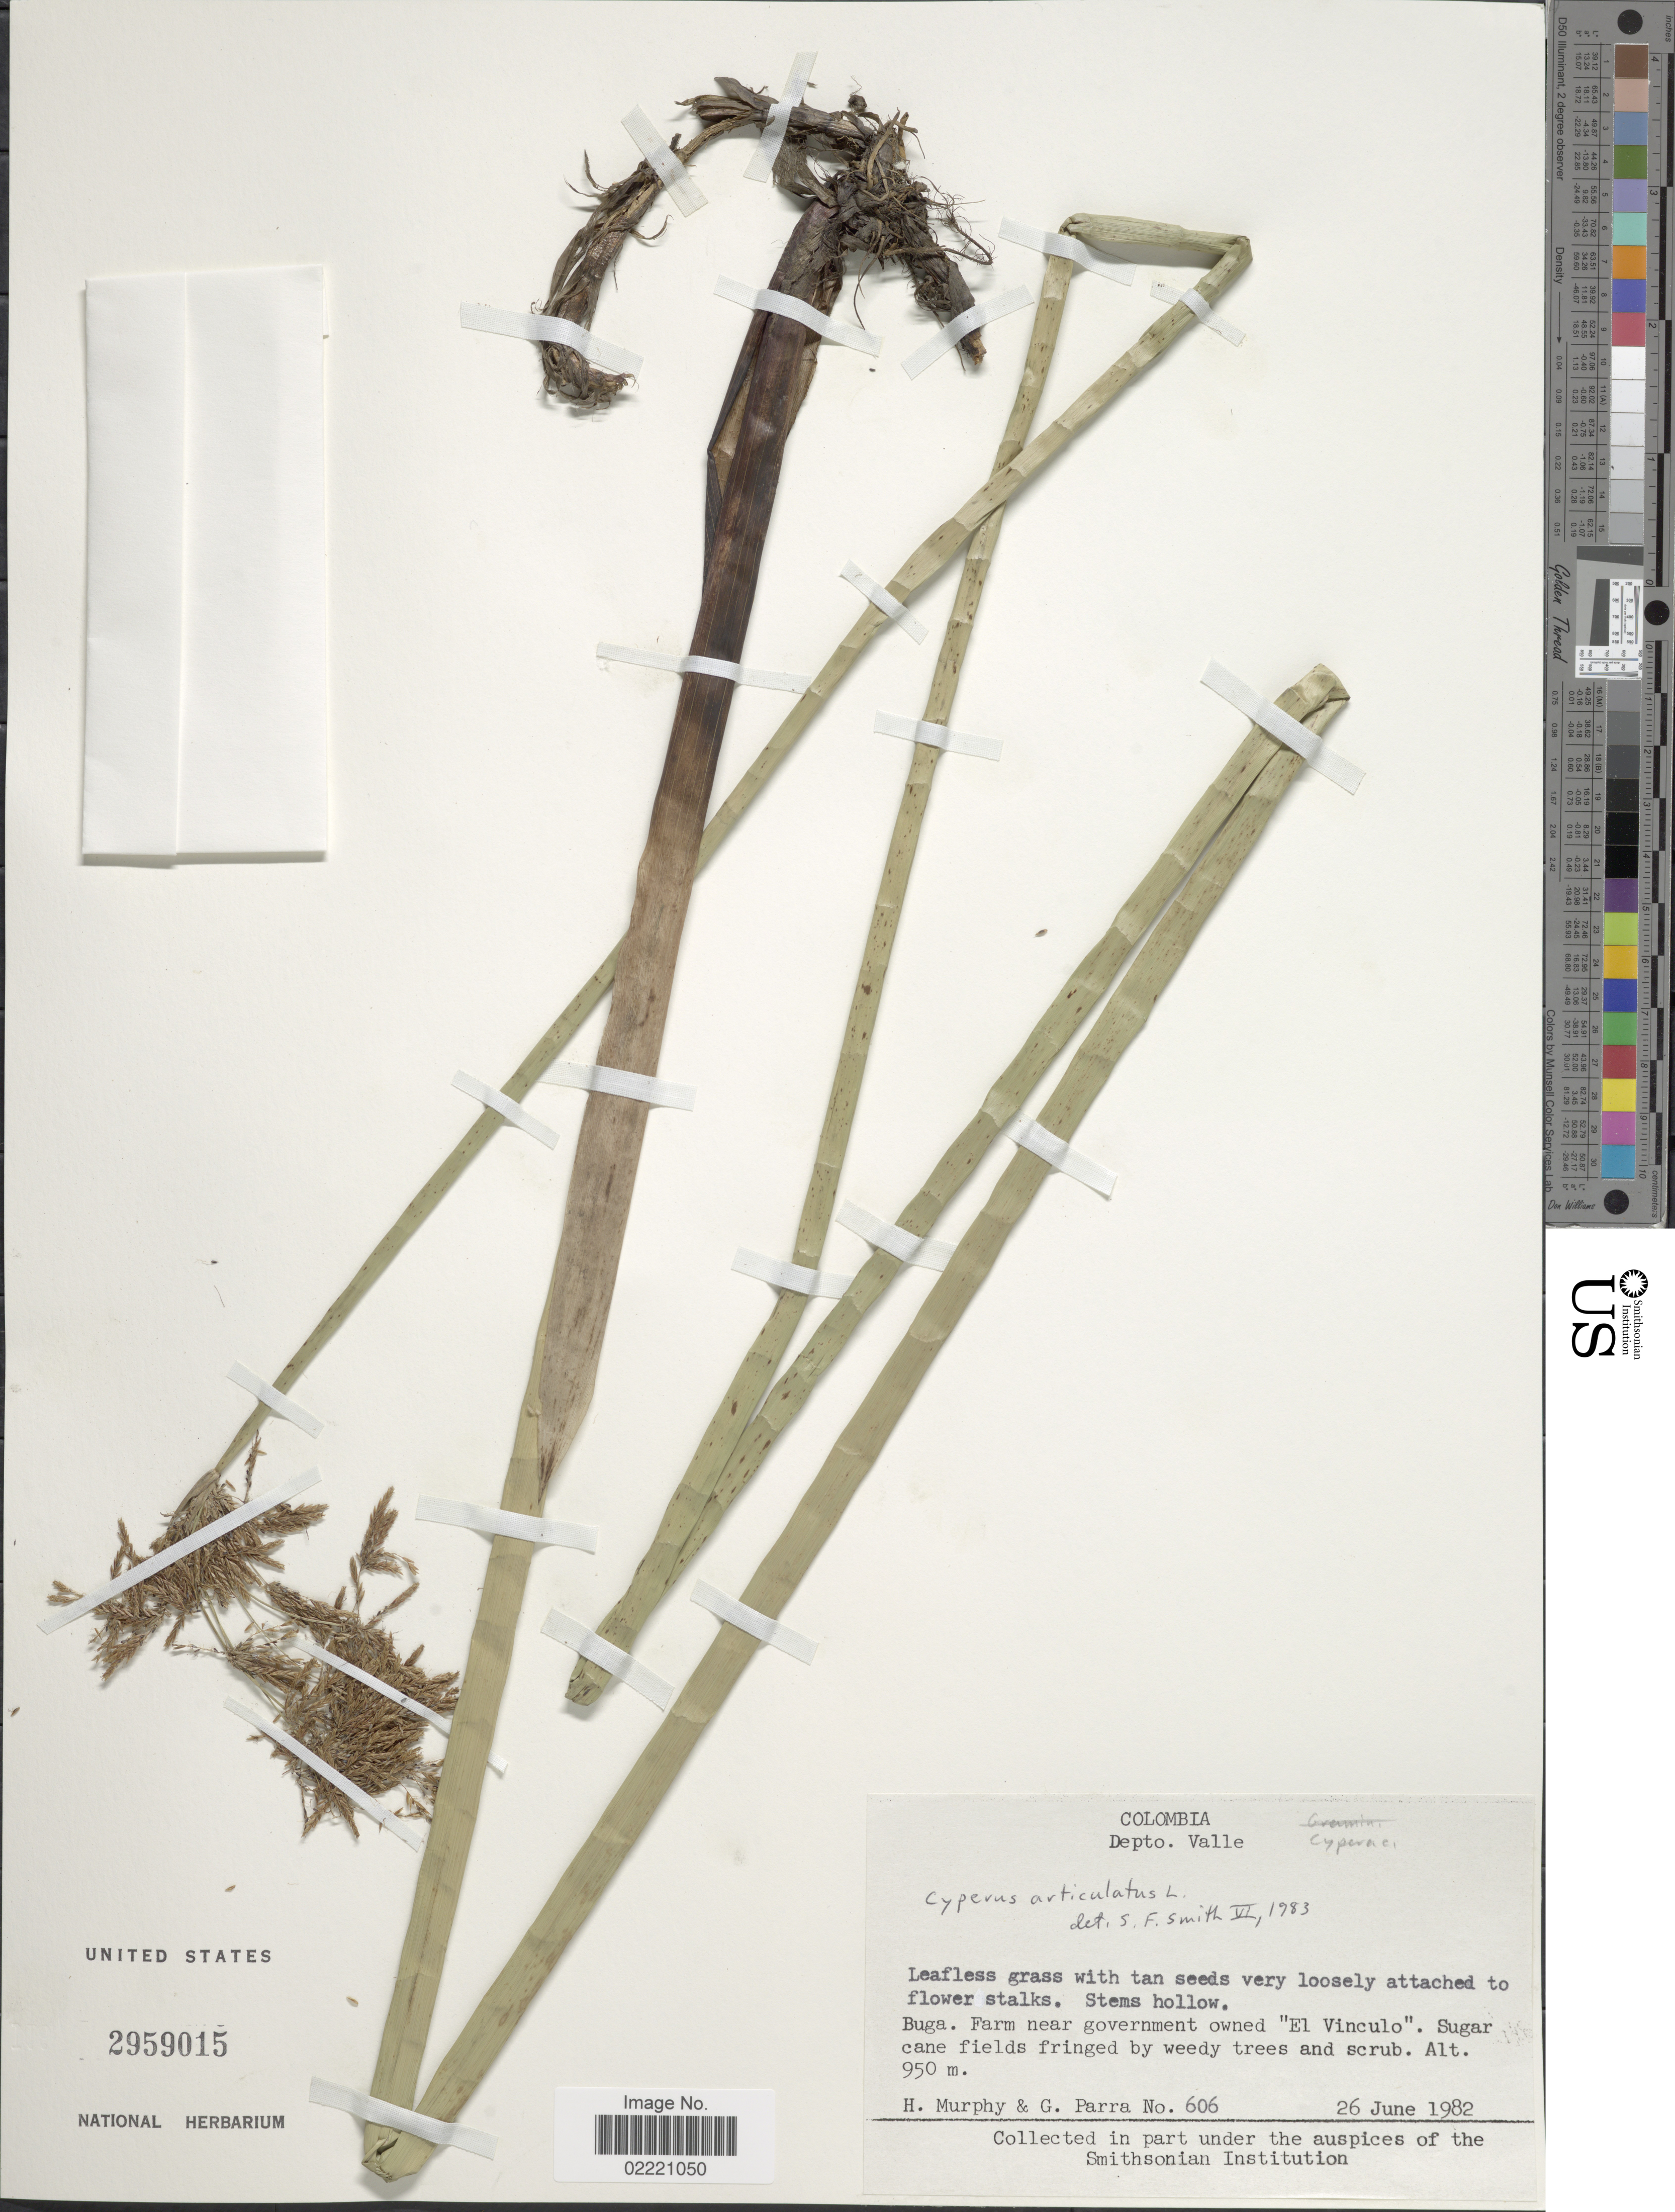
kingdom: Plantae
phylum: Tracheophyta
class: Liliopsida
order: Poales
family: Cyperaceae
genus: Cyperus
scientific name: Cyperus articulatus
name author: L.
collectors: H. Murphy & G. Parra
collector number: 606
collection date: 1982-06-26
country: Colombia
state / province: Valle del Cauca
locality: Depto. Valle, farm near government owned "El Vinculo", sugar cane fields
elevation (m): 950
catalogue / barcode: US 2959015